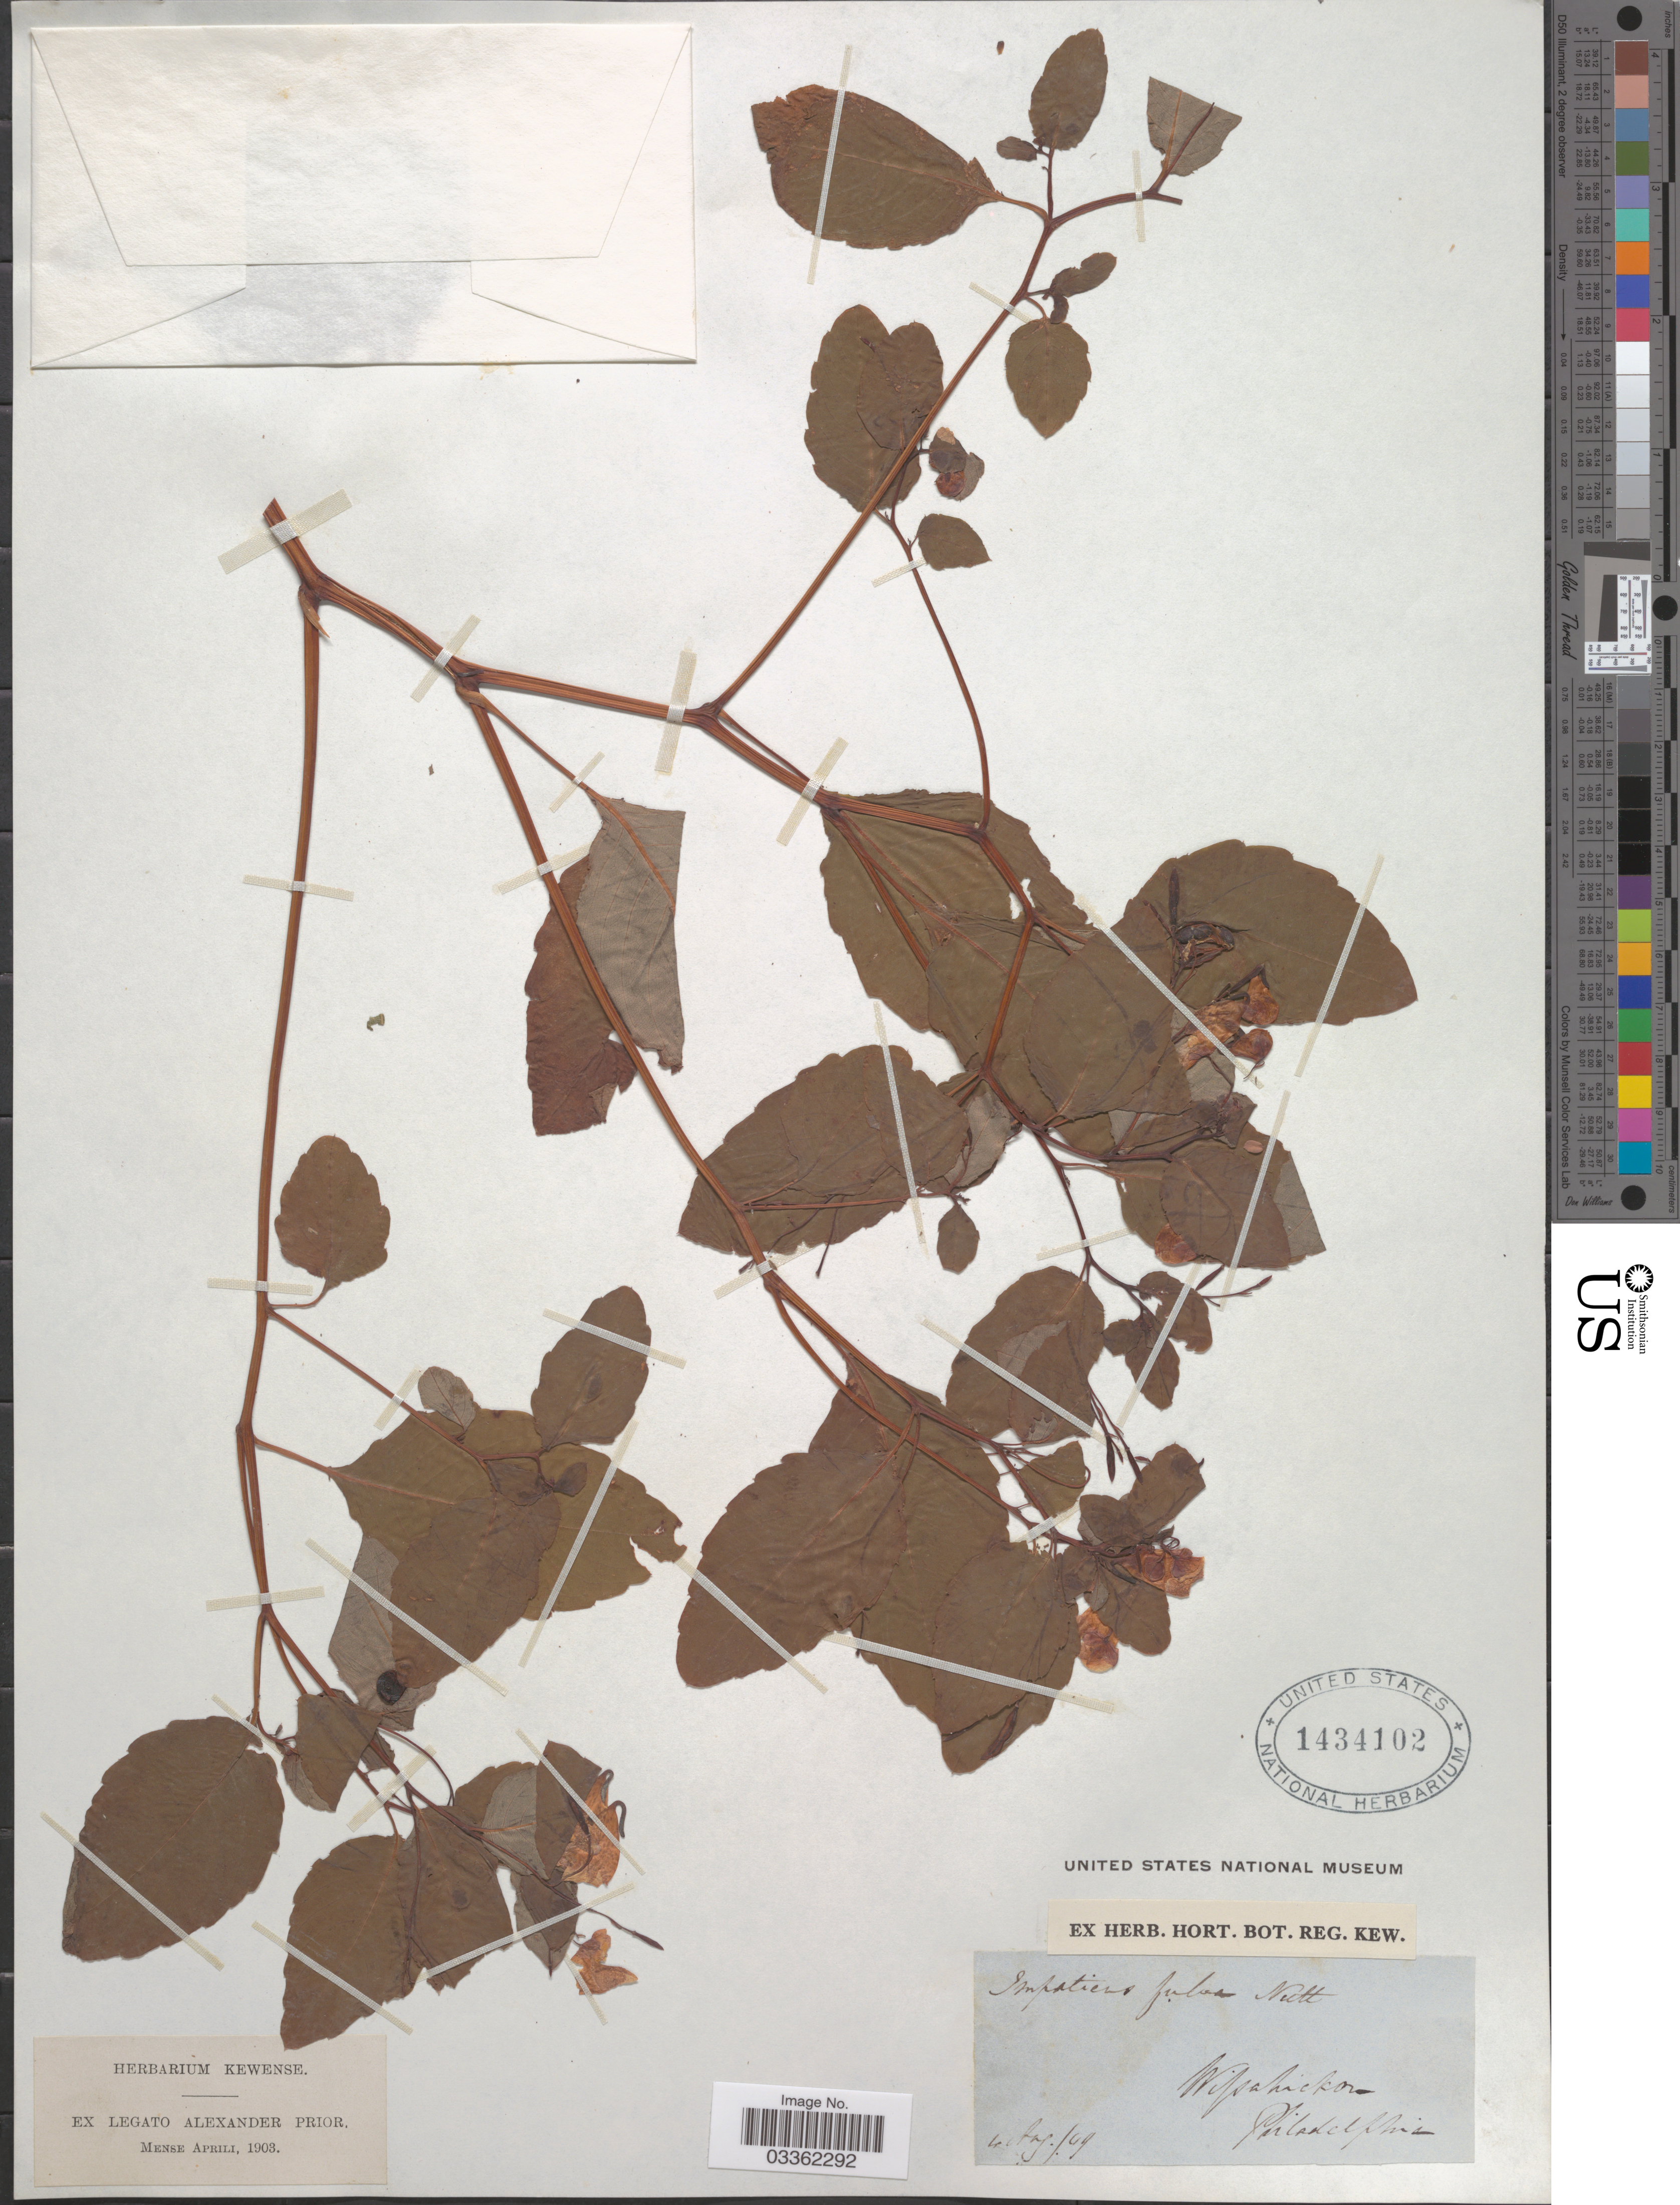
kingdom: Plantae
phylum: Tracheophyta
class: Magnoliopsida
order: Ericales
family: Balsaminaceae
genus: Impatiens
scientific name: Impatiens capensis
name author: Meerb.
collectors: Ex herb. Hort. Bot. Reg. Kew.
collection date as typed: Transcribed d/m/y: 4/8/49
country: United States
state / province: Pennsylvania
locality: Wissahickon, Philadelphia.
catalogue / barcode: US 1434102